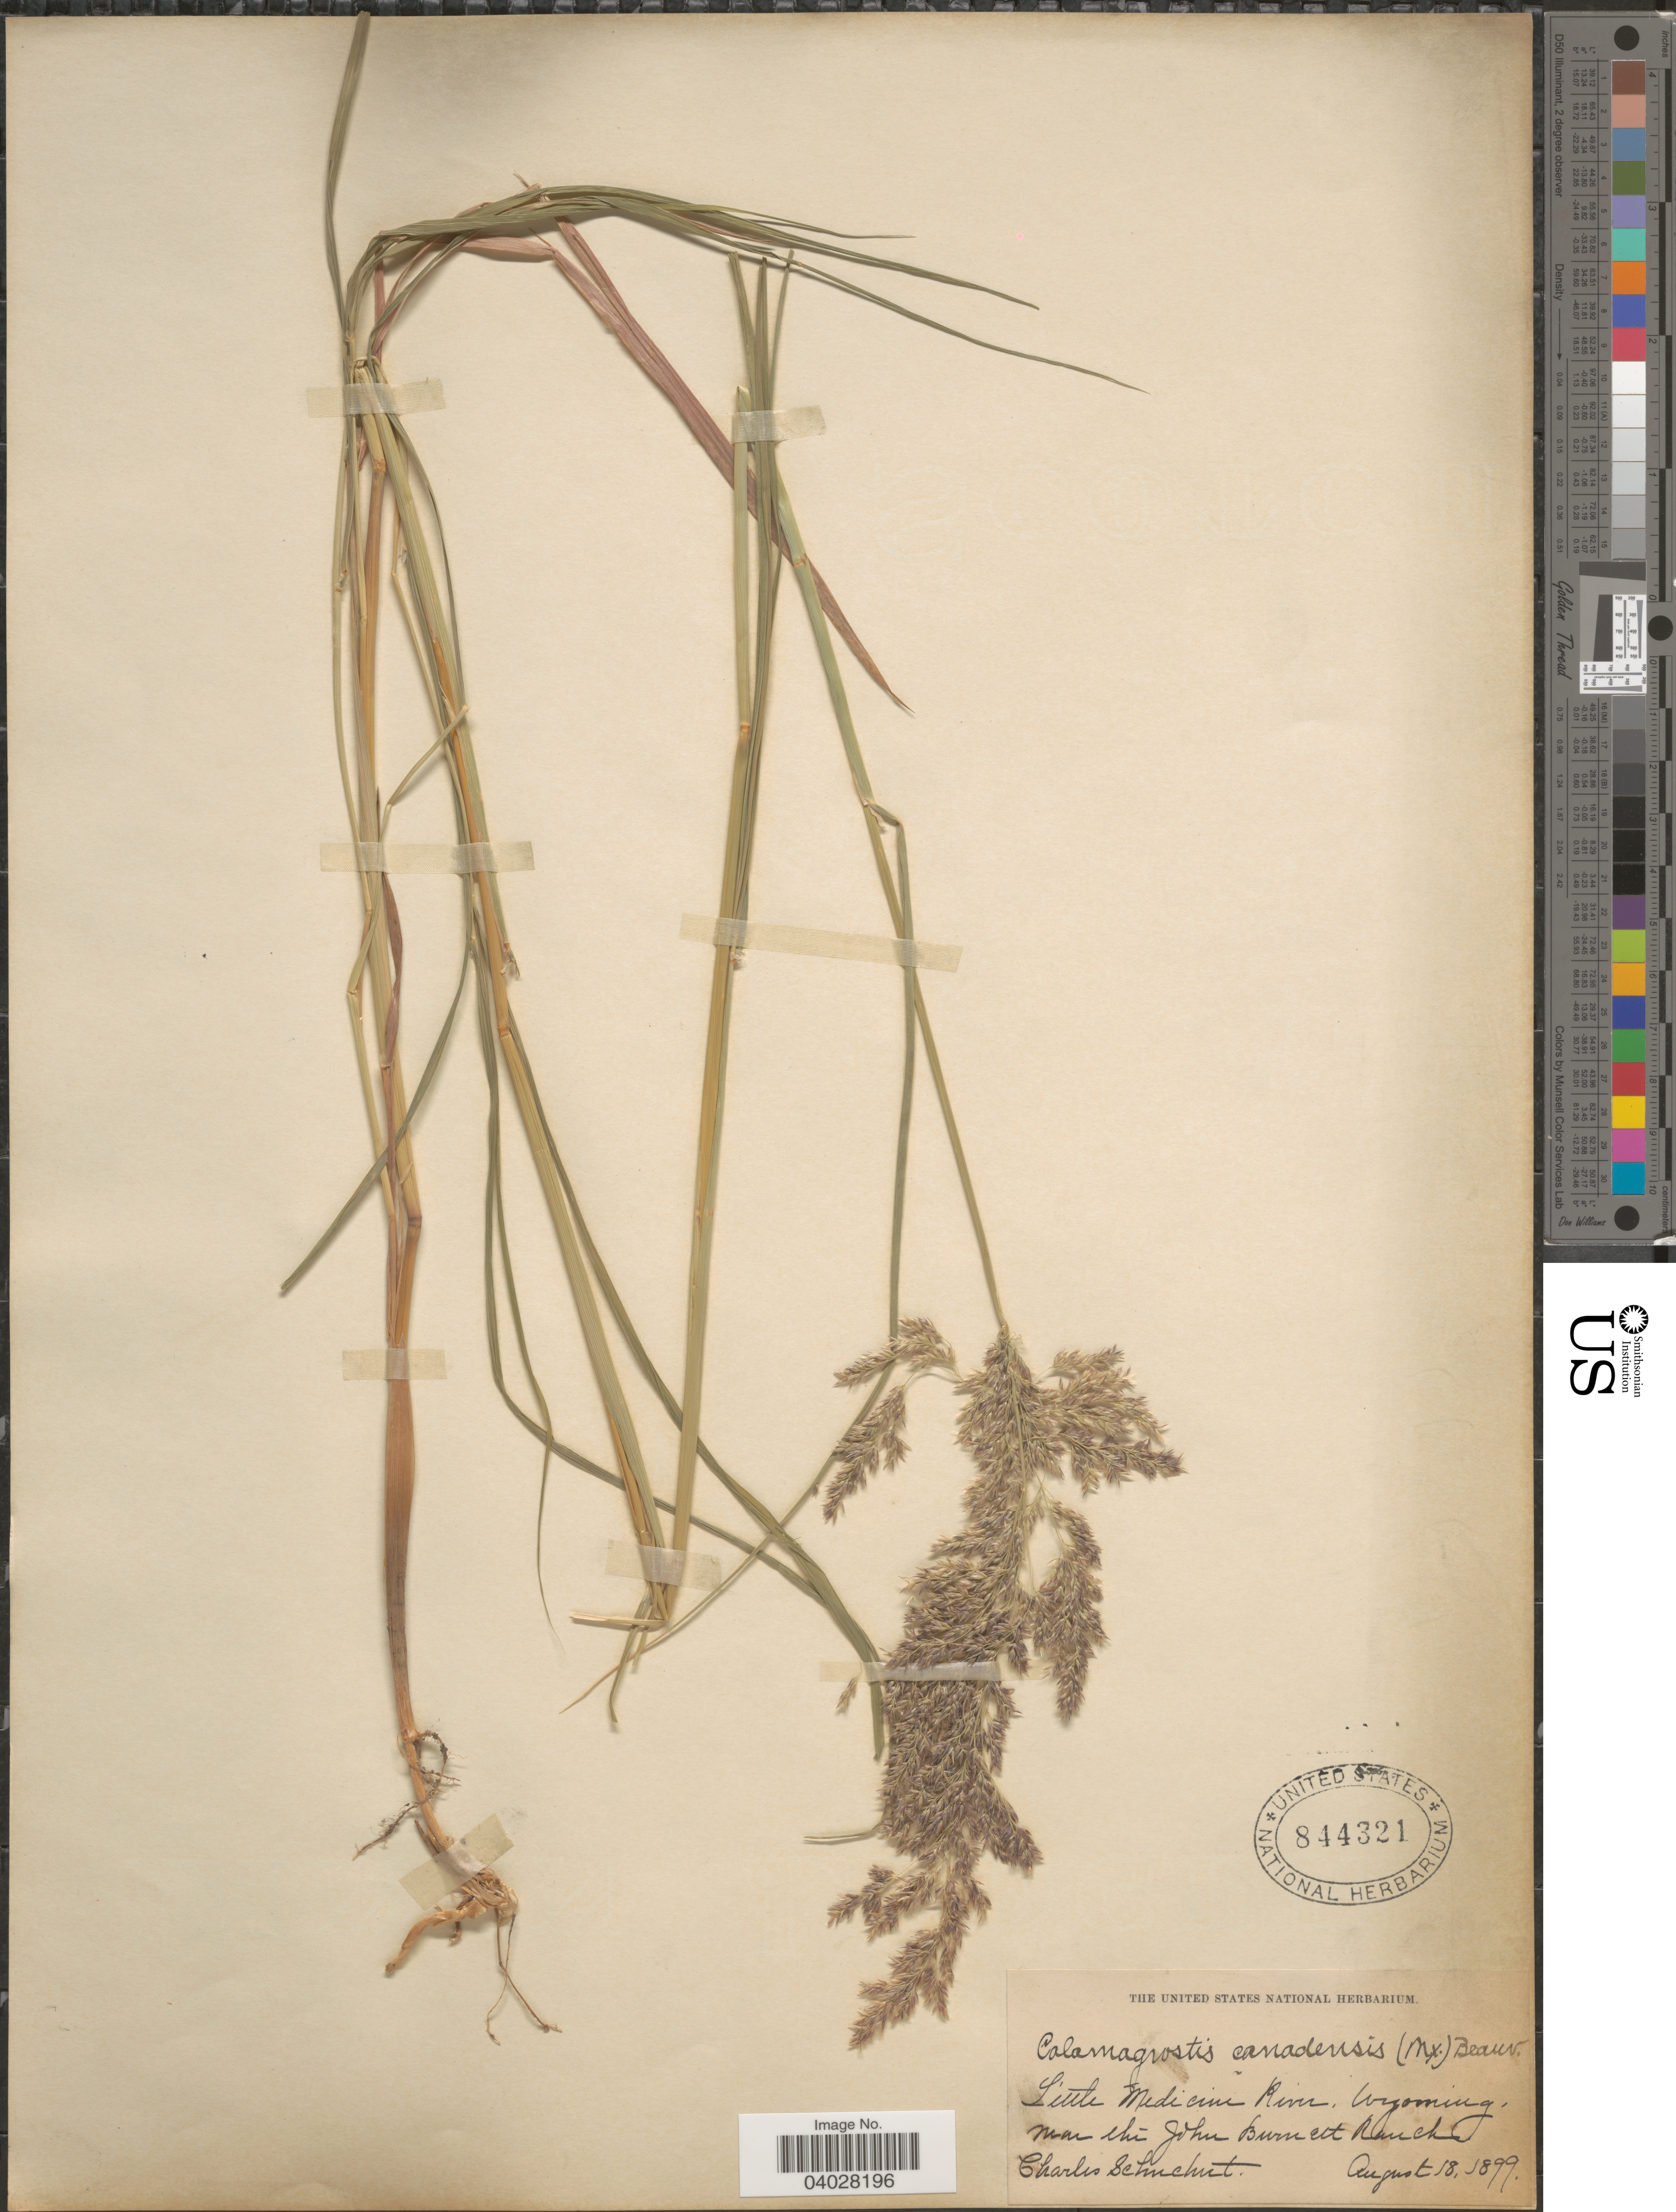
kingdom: Plantae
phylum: Tracheophyta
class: Liliopsida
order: Poales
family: Poaceae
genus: Calamagrostis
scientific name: Calamagrostis canadensis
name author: (Michx.) P. Beauv.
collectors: C. Schuchert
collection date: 1899-08-18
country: United States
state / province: Wyoming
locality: Little Medicine River, near the John Burnett Ranch.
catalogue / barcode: US 844321